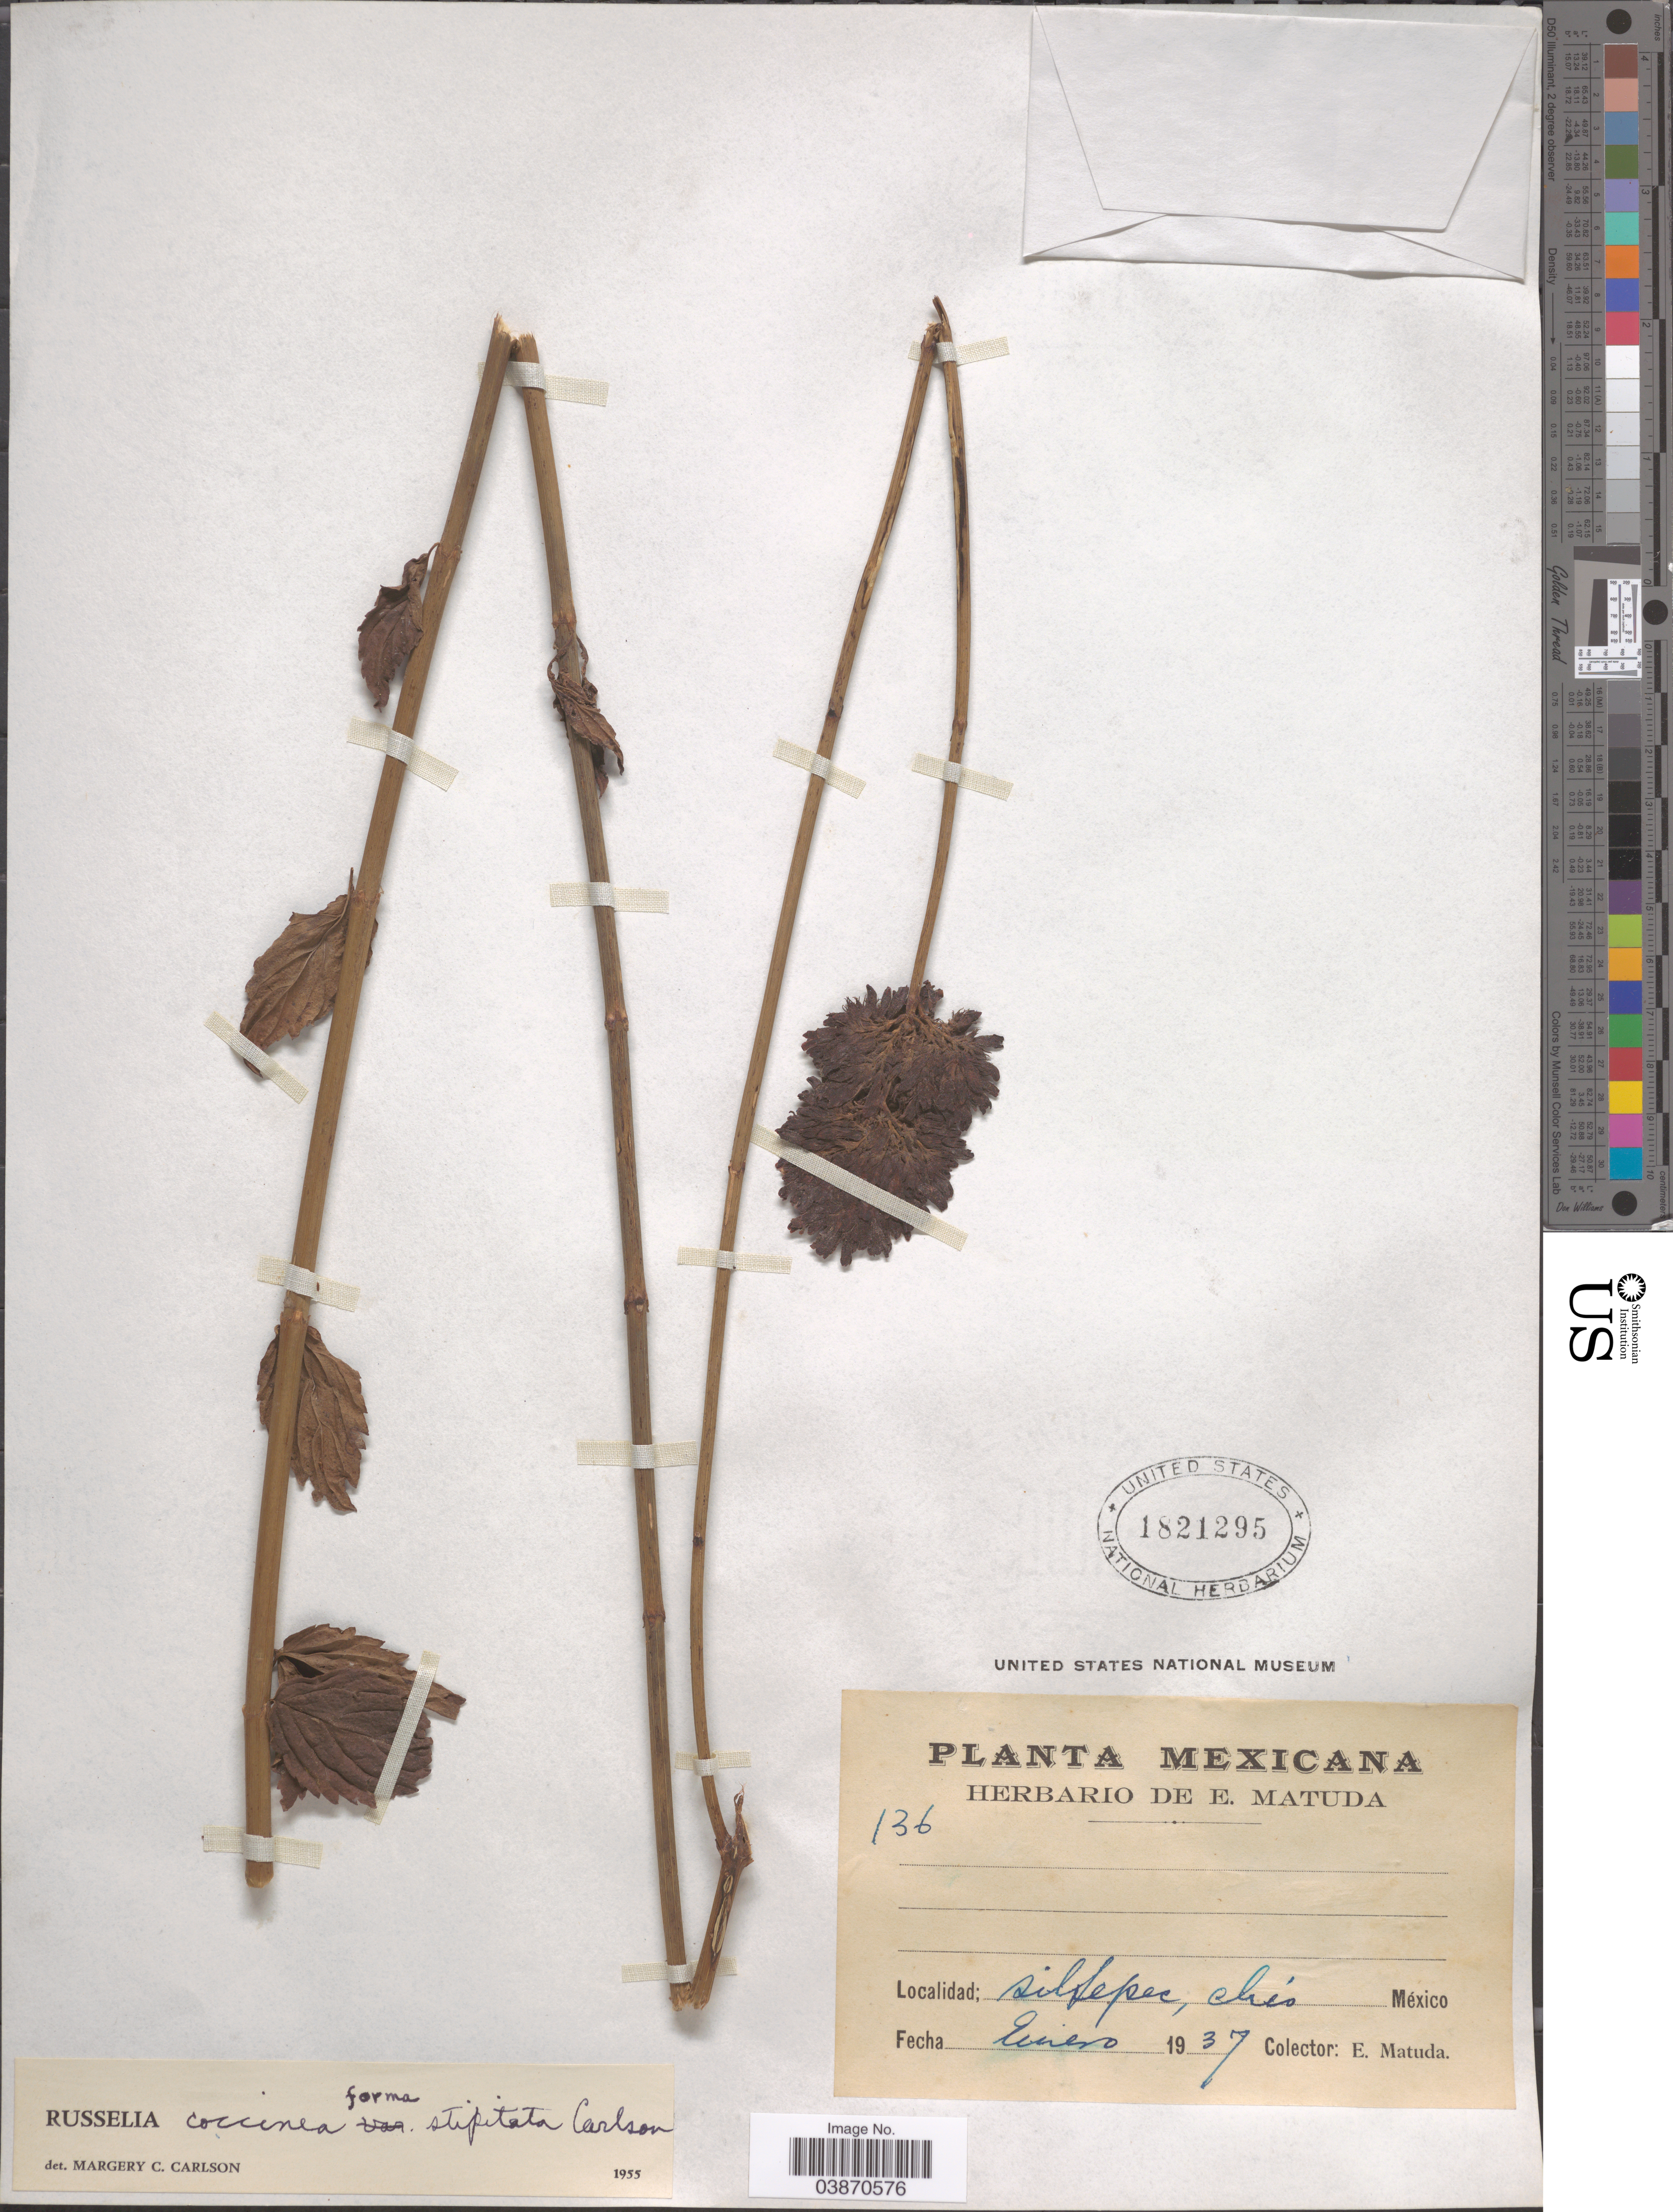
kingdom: Plantae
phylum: Tracheophyta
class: Magnoliopsida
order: Lamiales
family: Plantaginaceae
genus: Russelia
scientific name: Russelia coccinea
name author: (L.) Wettst.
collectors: E. Matuda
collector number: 136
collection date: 1937-01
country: Mexico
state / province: Chiapas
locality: Siltepec.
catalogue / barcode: US 1821295